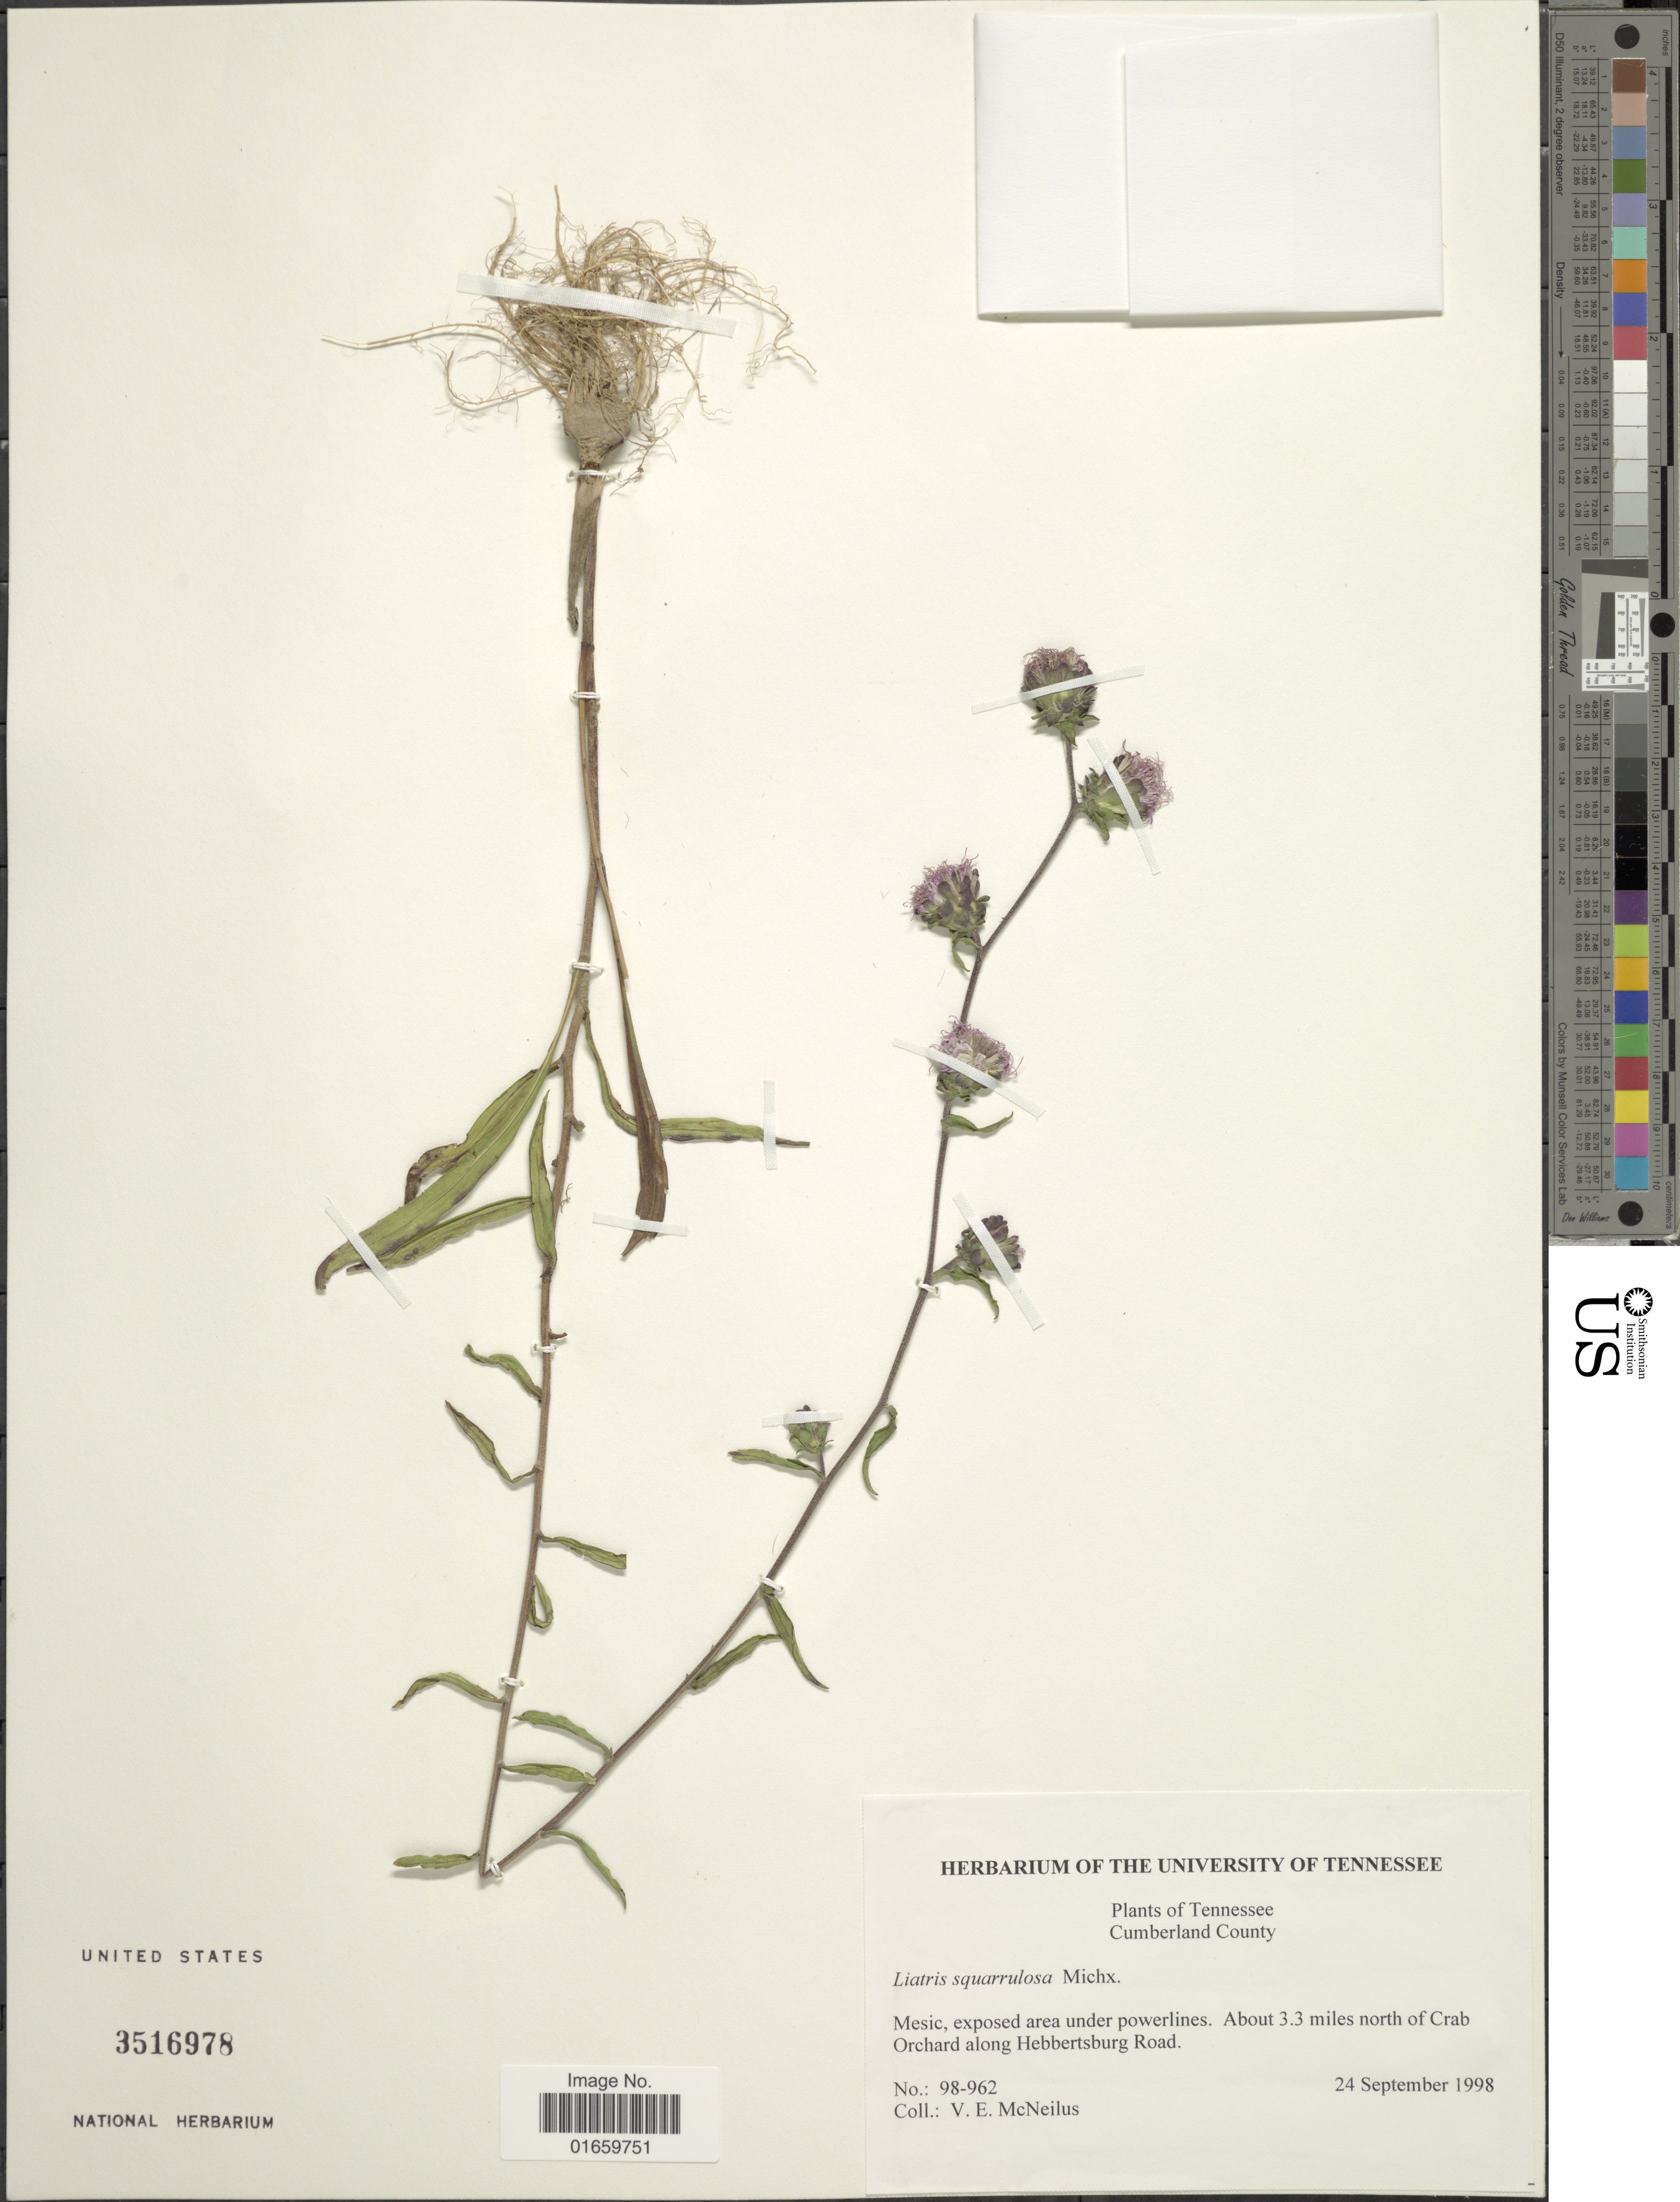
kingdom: Plantae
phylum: Tracheophyta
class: Magnoliopsida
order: Asterales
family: Asteraceae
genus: Liatris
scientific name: Liatris squarrulosa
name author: Michx.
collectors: V. Mcneilus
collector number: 98-962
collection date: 1998-09-24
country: United States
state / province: Tennessee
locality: Cumberland County, about 3.3 miles north of Crab Orchard along Hebbertsburg Road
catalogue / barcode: US 3516978